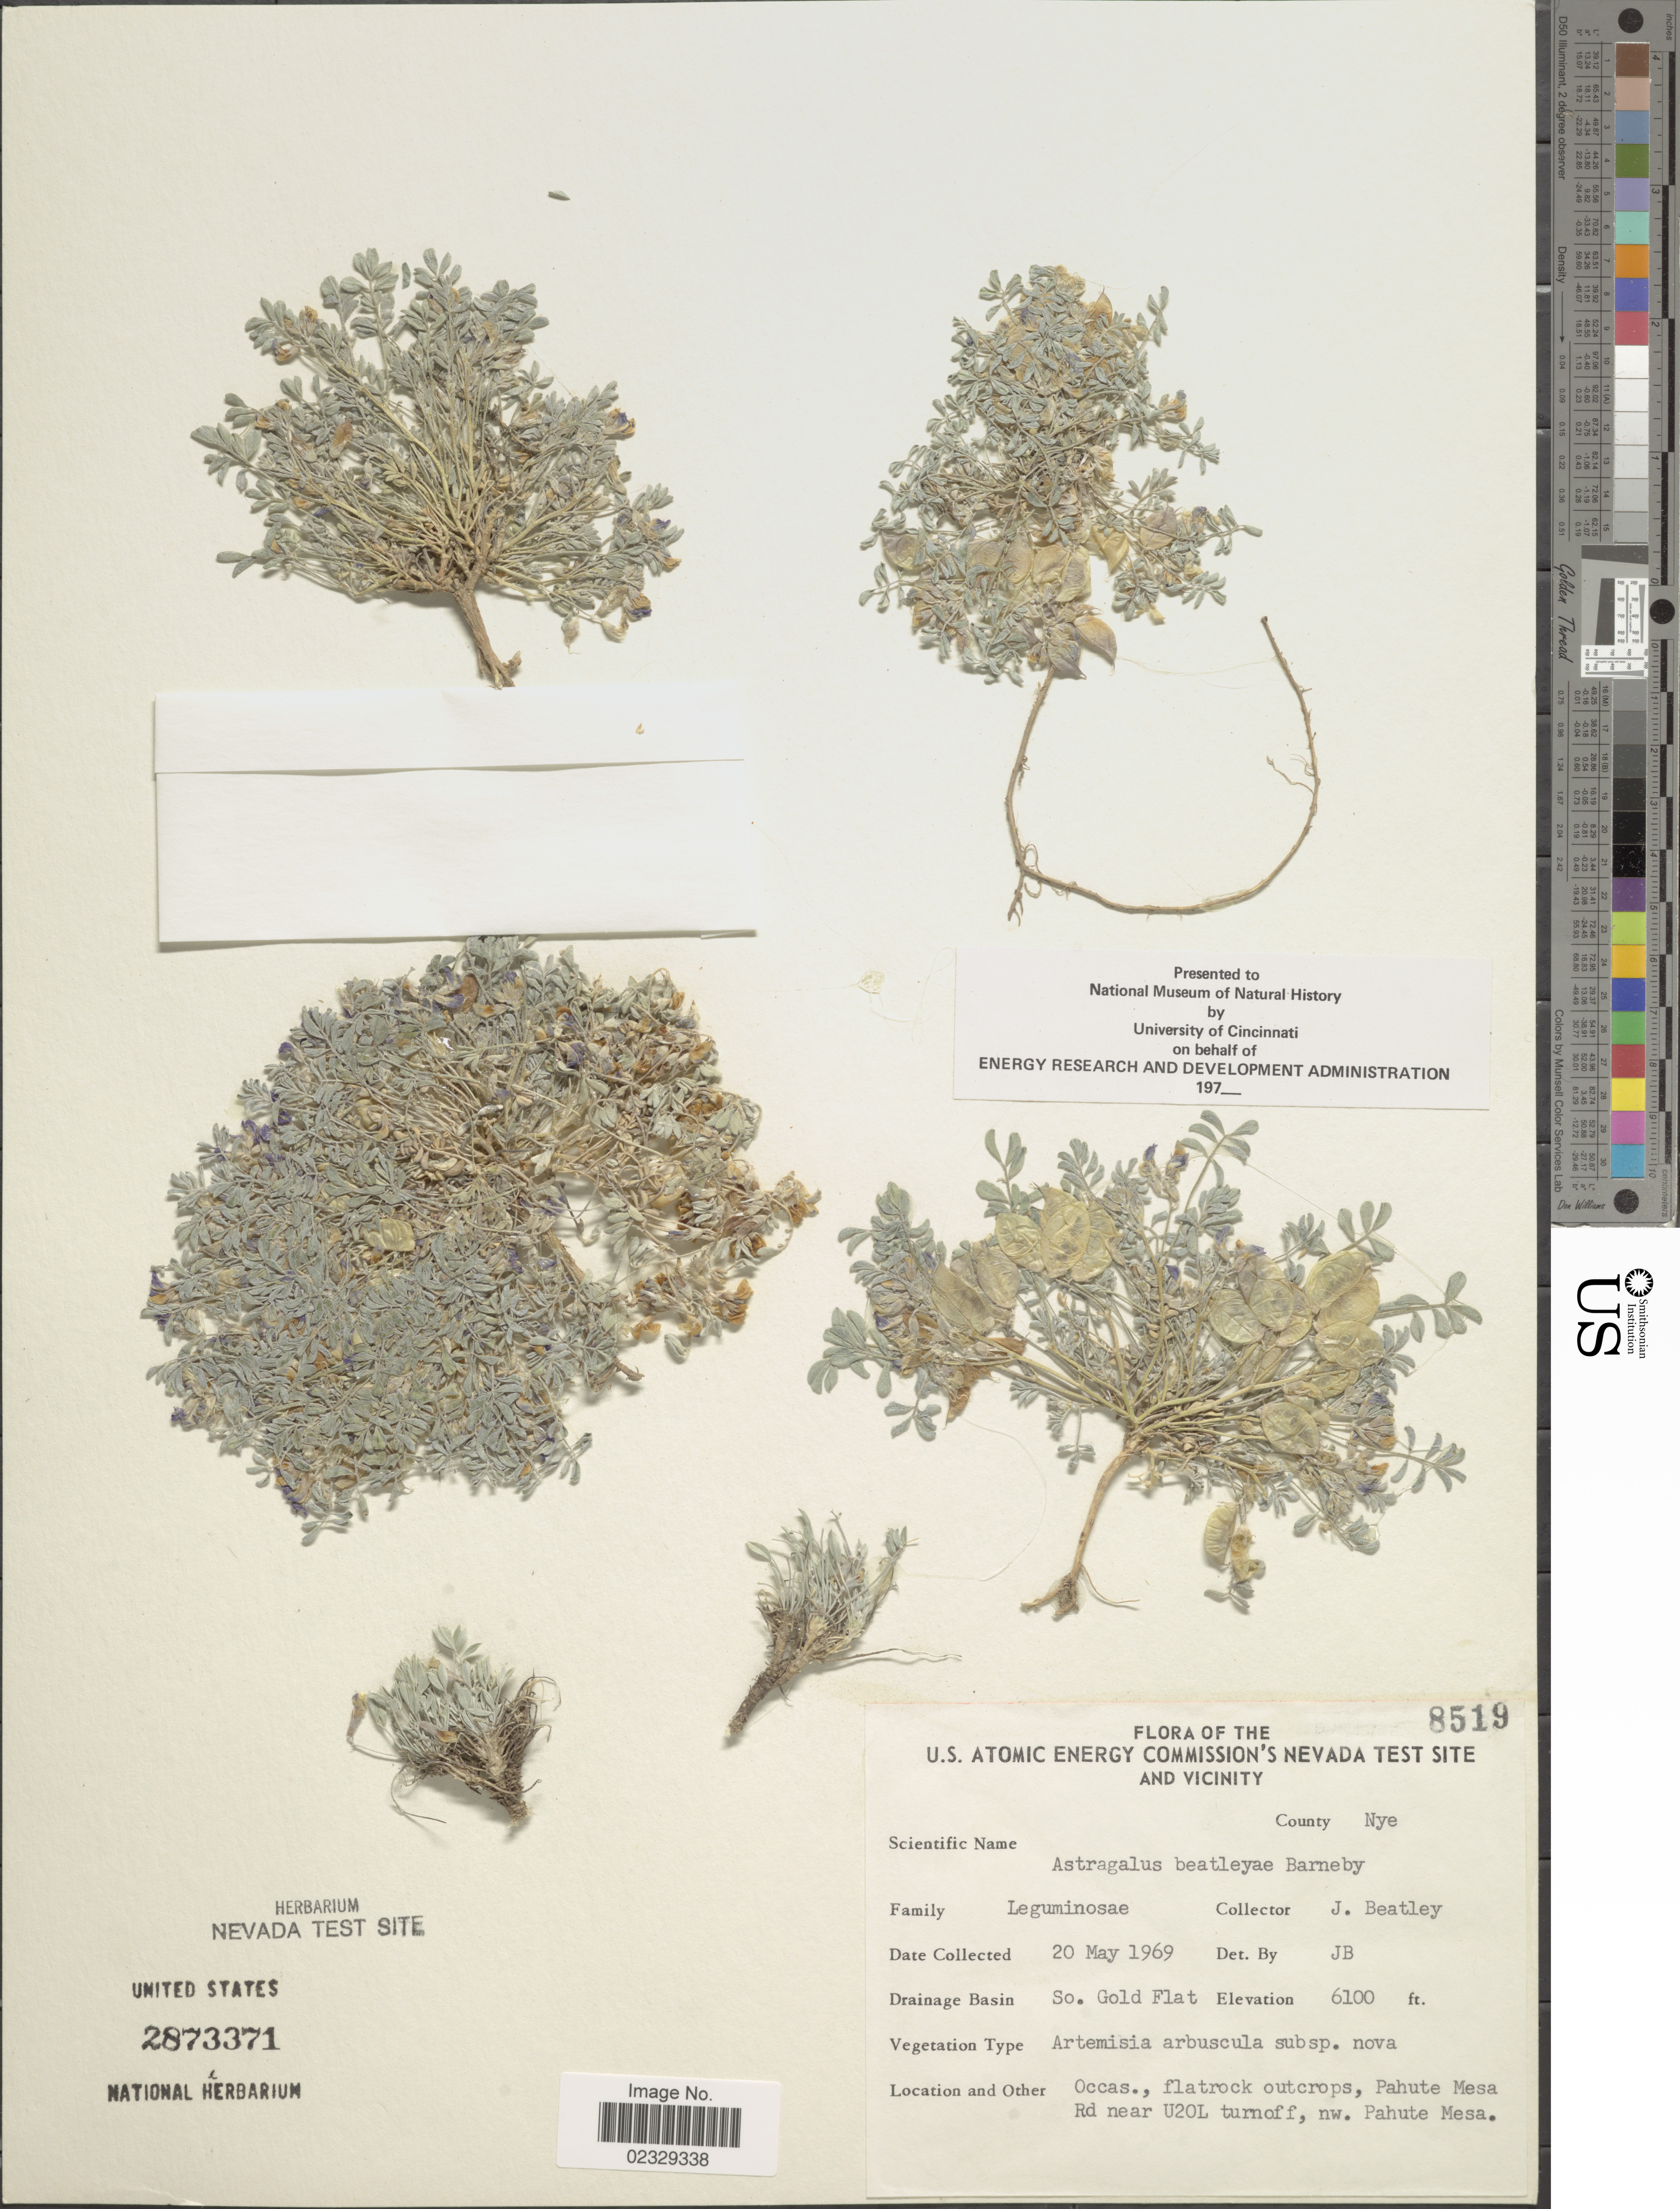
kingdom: Plantae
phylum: Tracheophyta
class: Magnoliopsida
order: Fabales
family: Fabaceae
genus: Astragalus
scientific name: Astragalus beatleyae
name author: Barneby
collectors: J. C. Beatley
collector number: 8519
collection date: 1969-05-20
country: United States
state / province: Nevada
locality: U.S. Atomic Energy Commission's Nevada Test Site and Vicinity, County Nye, Drainage Basin So. Gold Flat, Occas., flatrock outcrops, Pahute Mesa Rd near U20L turnoff, nw. Pahute Mesa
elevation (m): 1859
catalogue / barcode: US 2873371